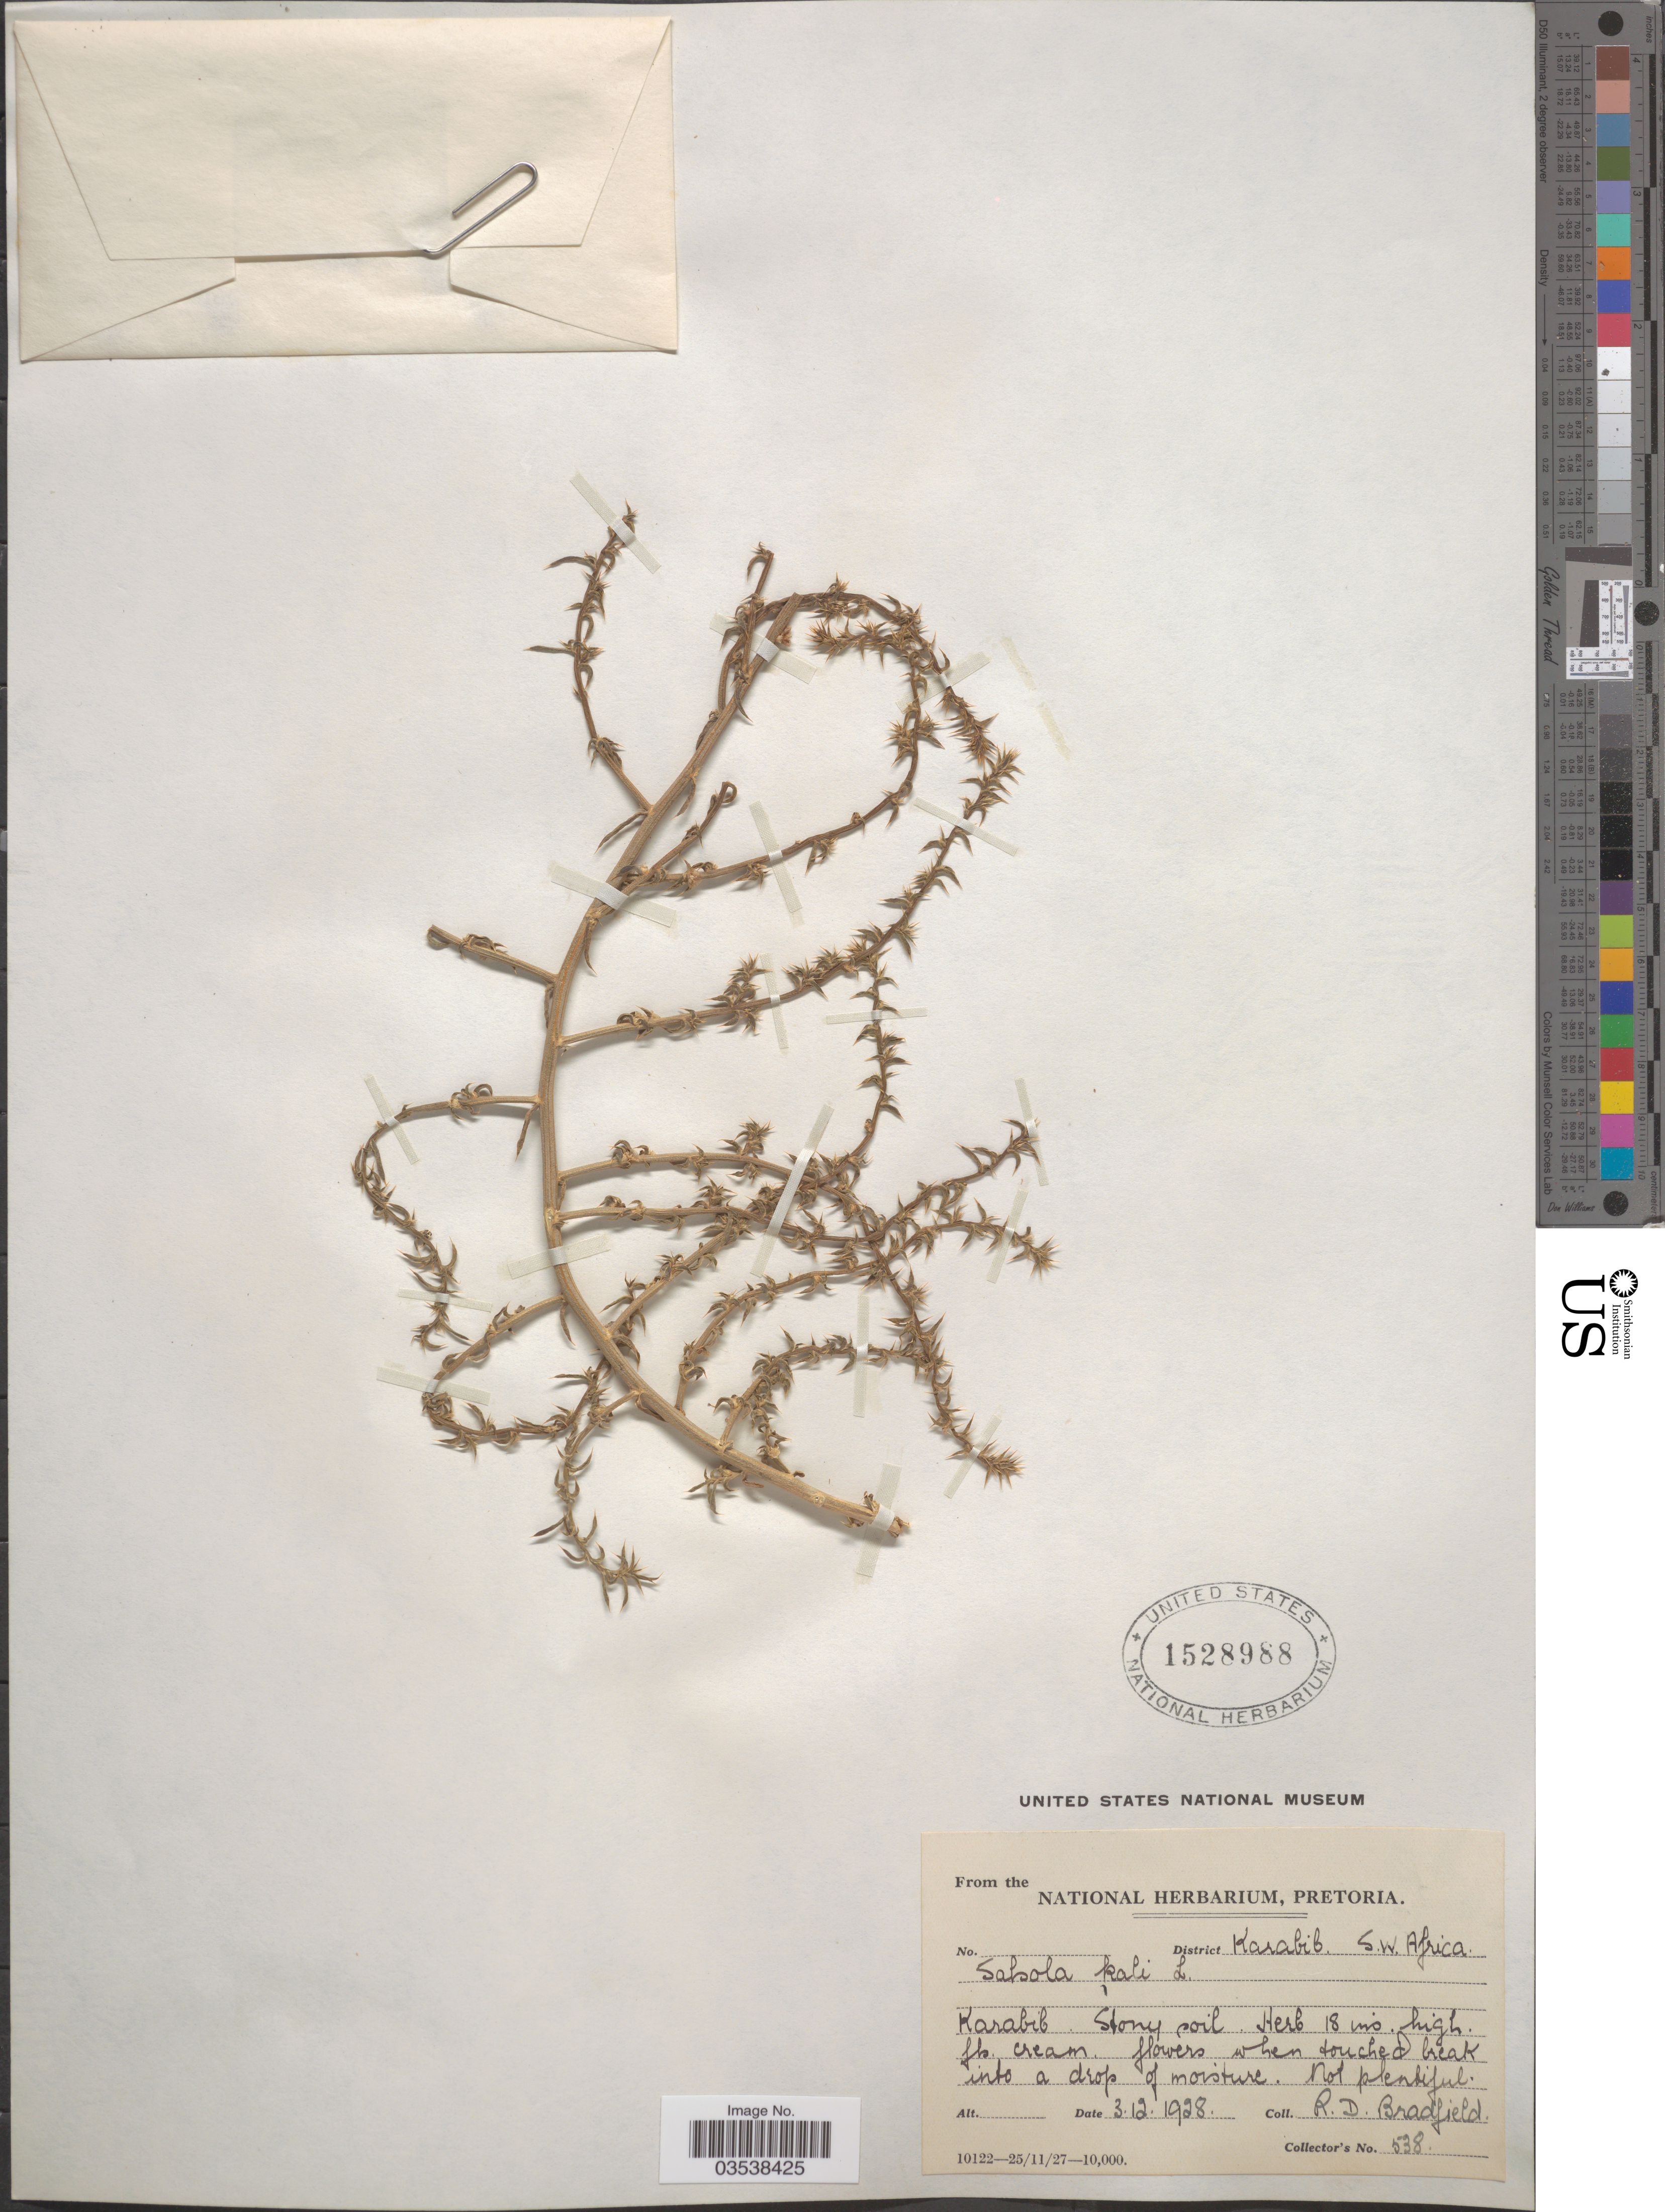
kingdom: Plantae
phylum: Tracheophyta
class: Magnoliopsida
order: Caryophyllales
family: Amaranthaceae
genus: Salsola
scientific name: Salsola kali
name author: L.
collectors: R. Bradfield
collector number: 538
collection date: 1928-12-03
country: Namibia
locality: District Karabib. S.W. Africa. Karabib.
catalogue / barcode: US 1528988